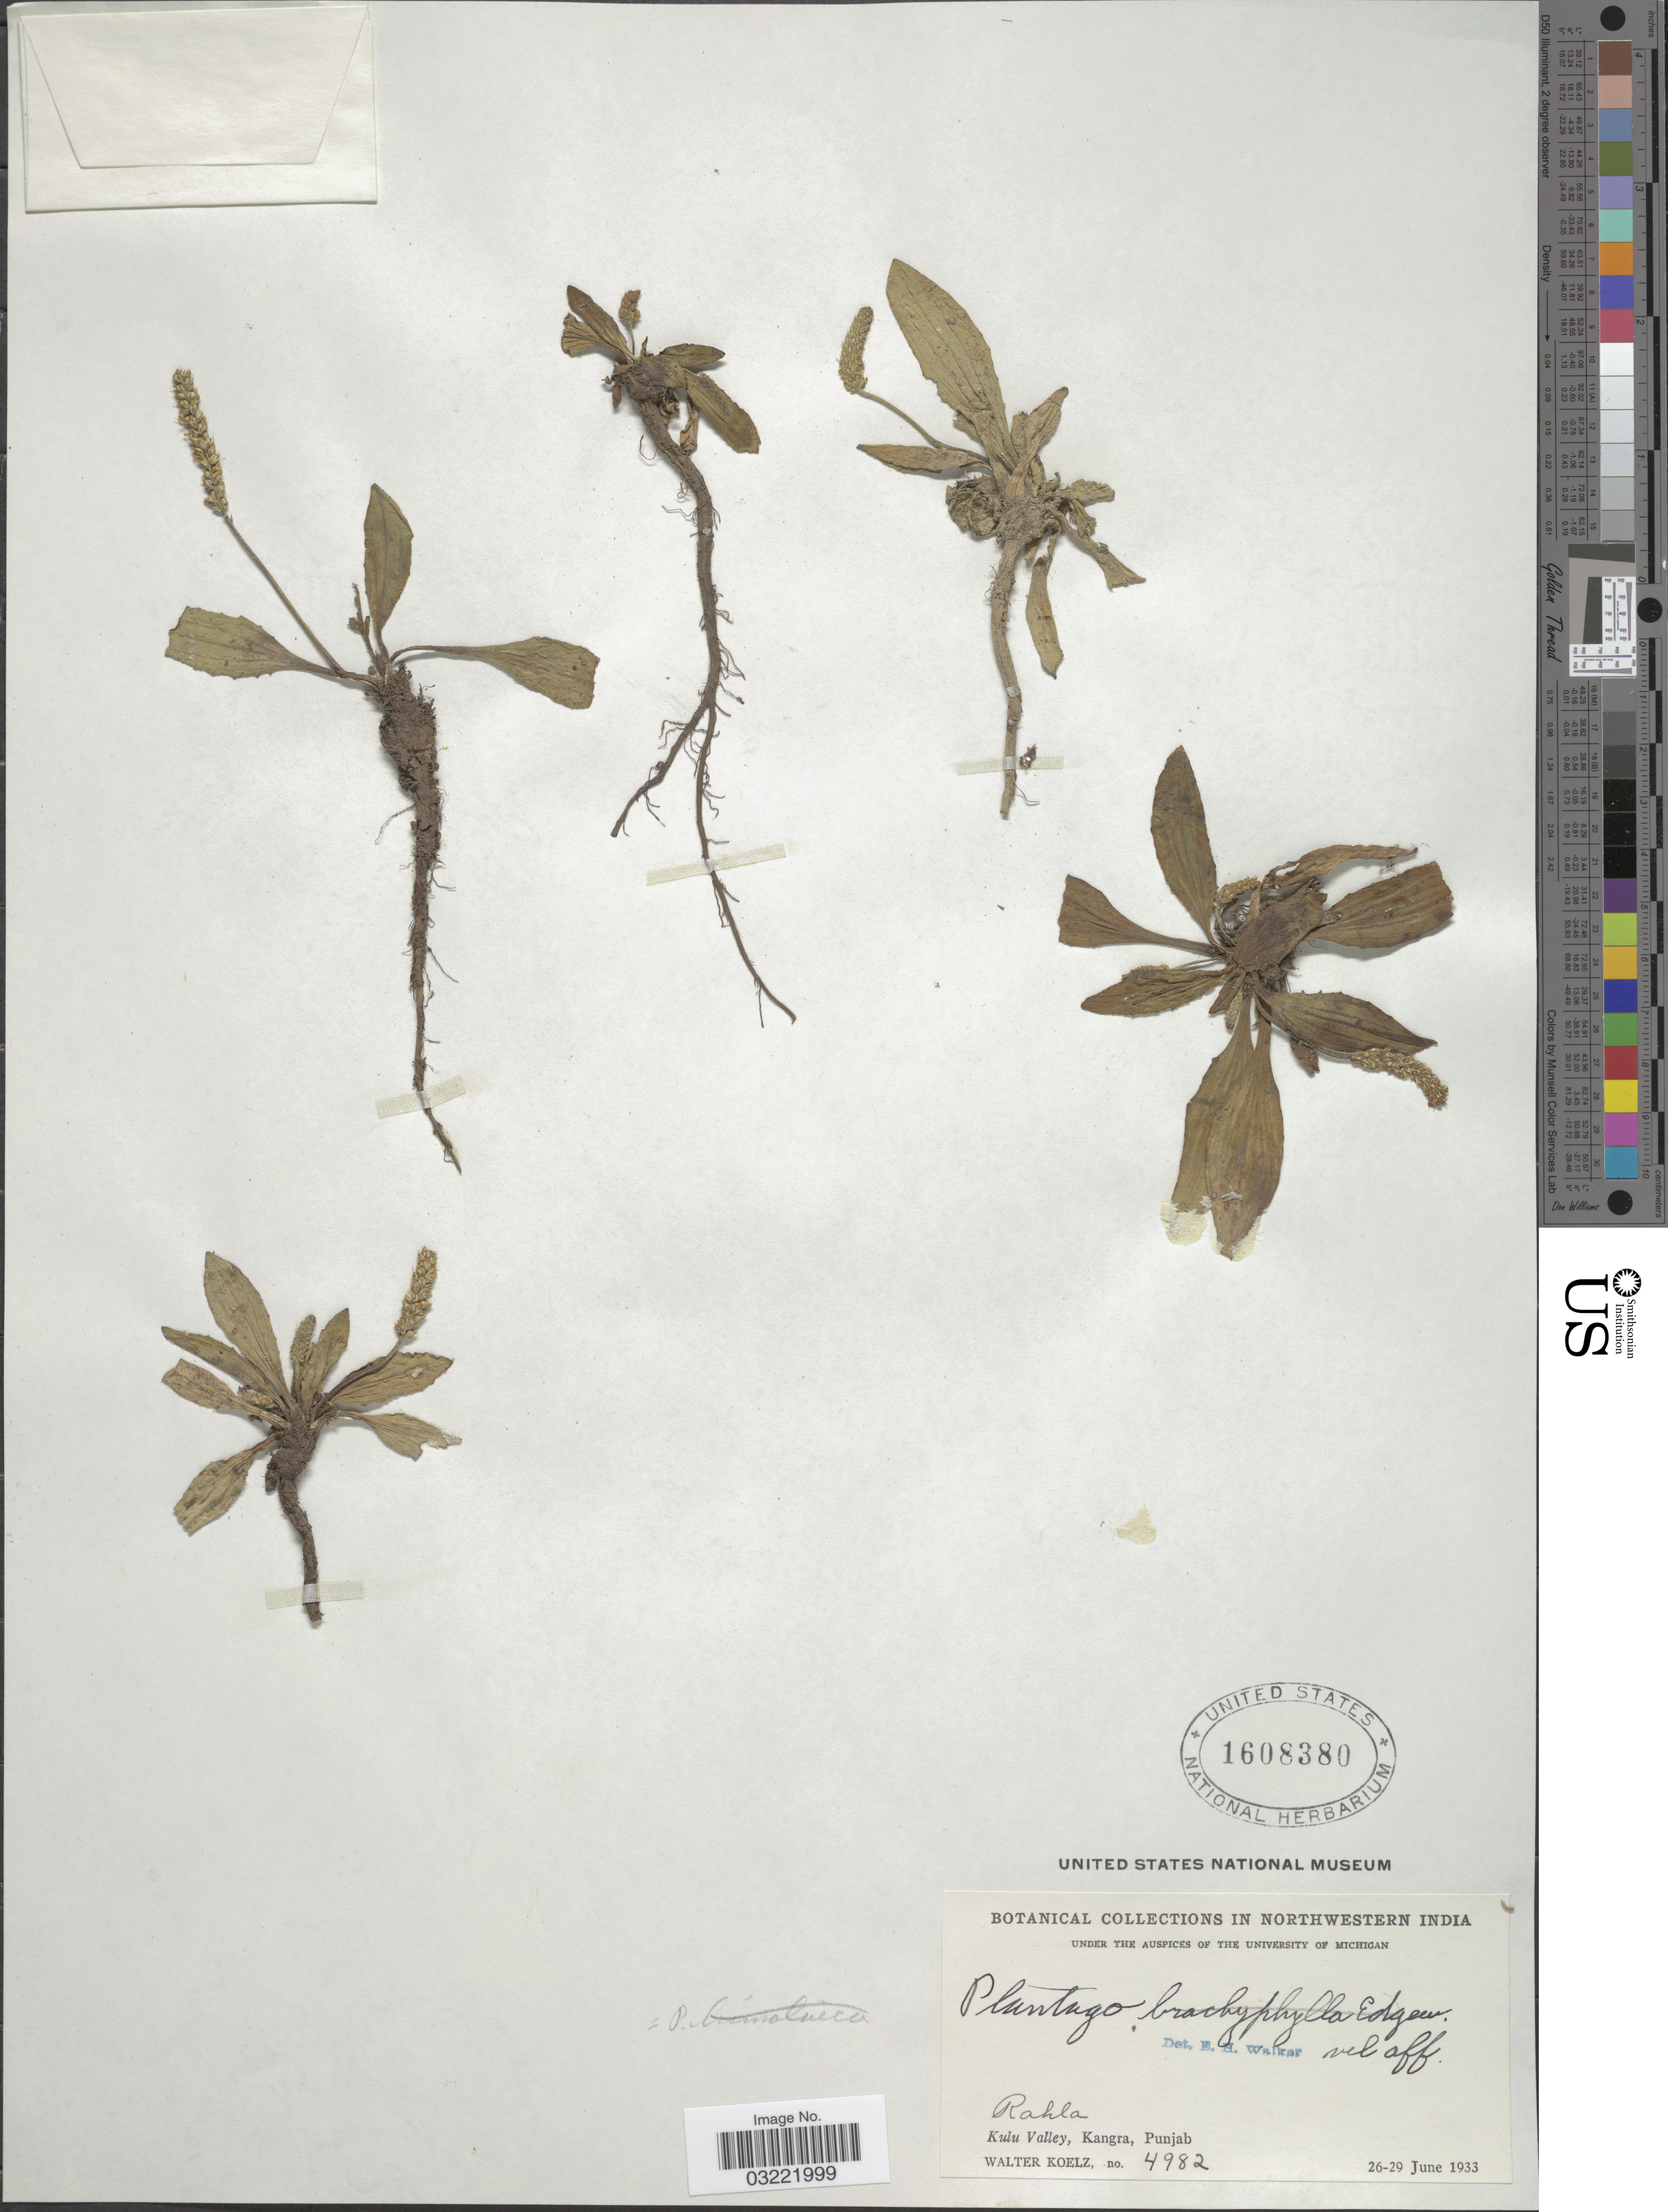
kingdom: Plantae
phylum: Tracheophyta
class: Magnoliopsida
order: Lamiales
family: Plantaginaceae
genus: Plantago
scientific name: Plantago depressa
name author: Willd.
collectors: W. N. Koelz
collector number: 4982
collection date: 1933-06-26/1933-06-29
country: India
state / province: Punjab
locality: Northwestern India. Rahla. Kulu Valley, Kangra.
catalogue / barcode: US 1608380